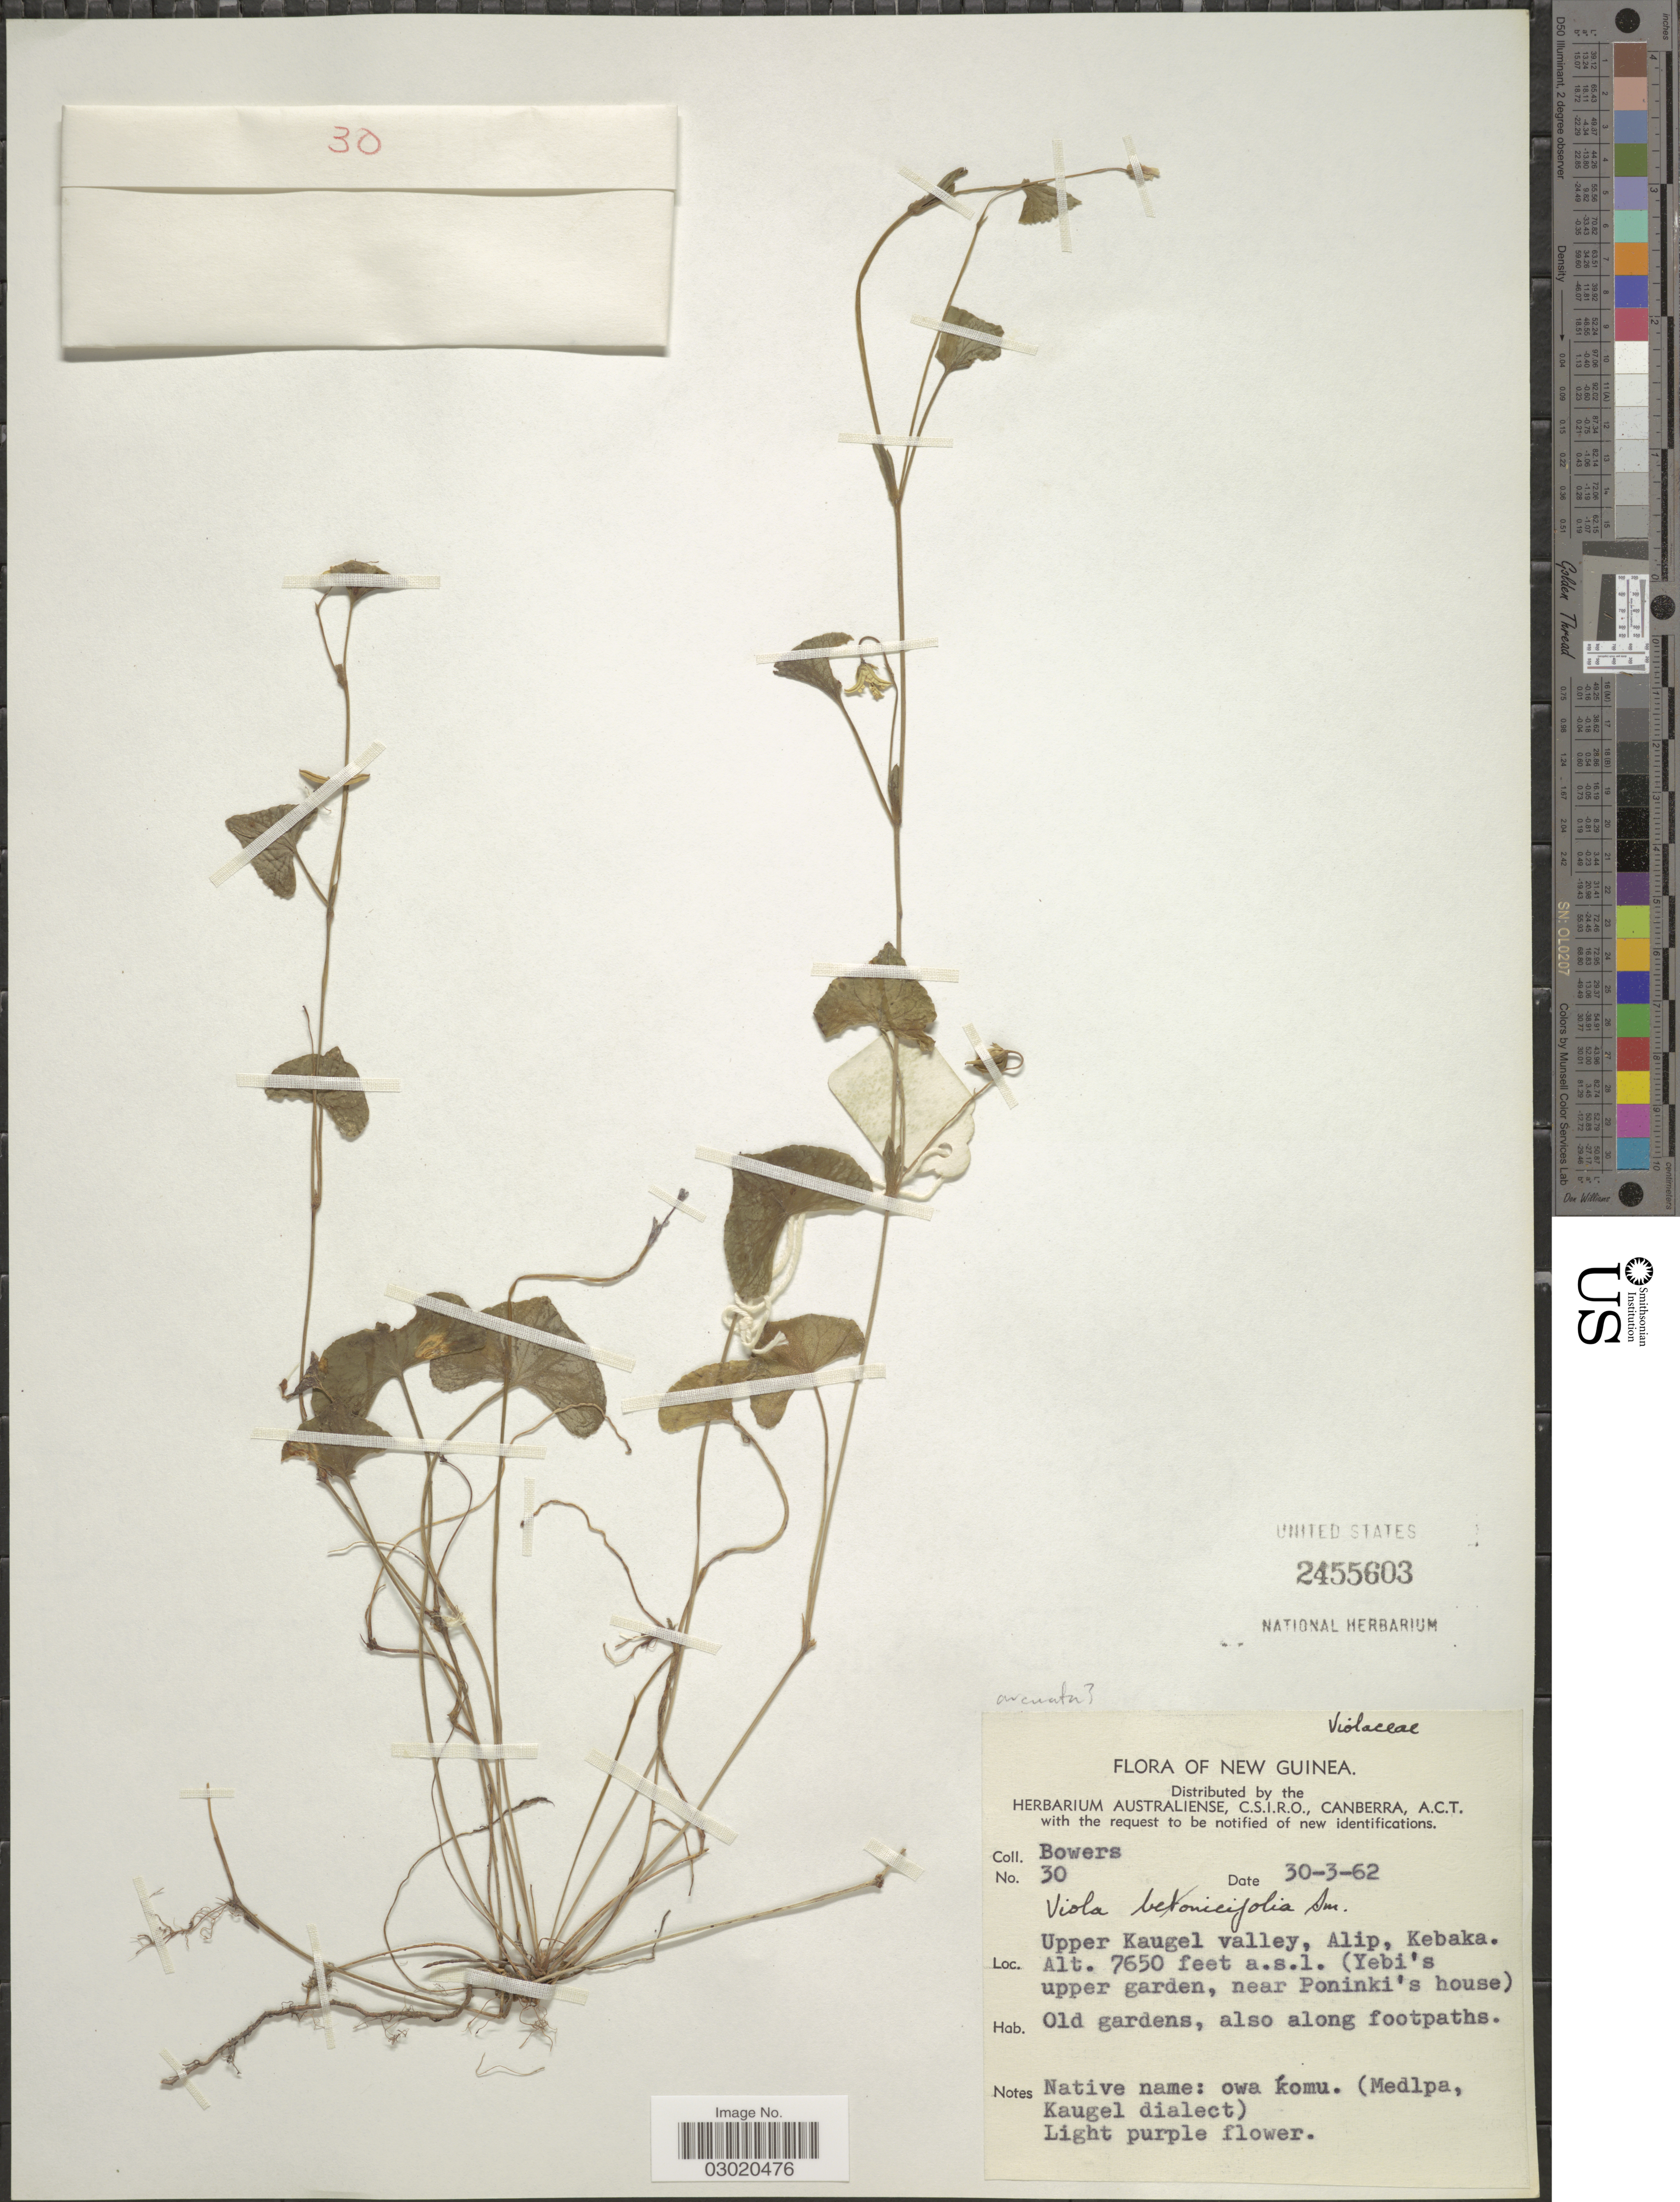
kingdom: Plantae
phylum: Tracheophyta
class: Magnoliopsida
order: Malpighiales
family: Violaceae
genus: Viola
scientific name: Viola arcuata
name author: Blume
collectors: -. Bowers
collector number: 30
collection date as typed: Transcribed d/m/y: 30/3/62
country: Papua New Guinea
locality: New Guinea. Upper Kaugel valley, Alip, Kebaka. (Yebi's upper garden, near Poninki's house).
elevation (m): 2332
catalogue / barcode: US 2455603